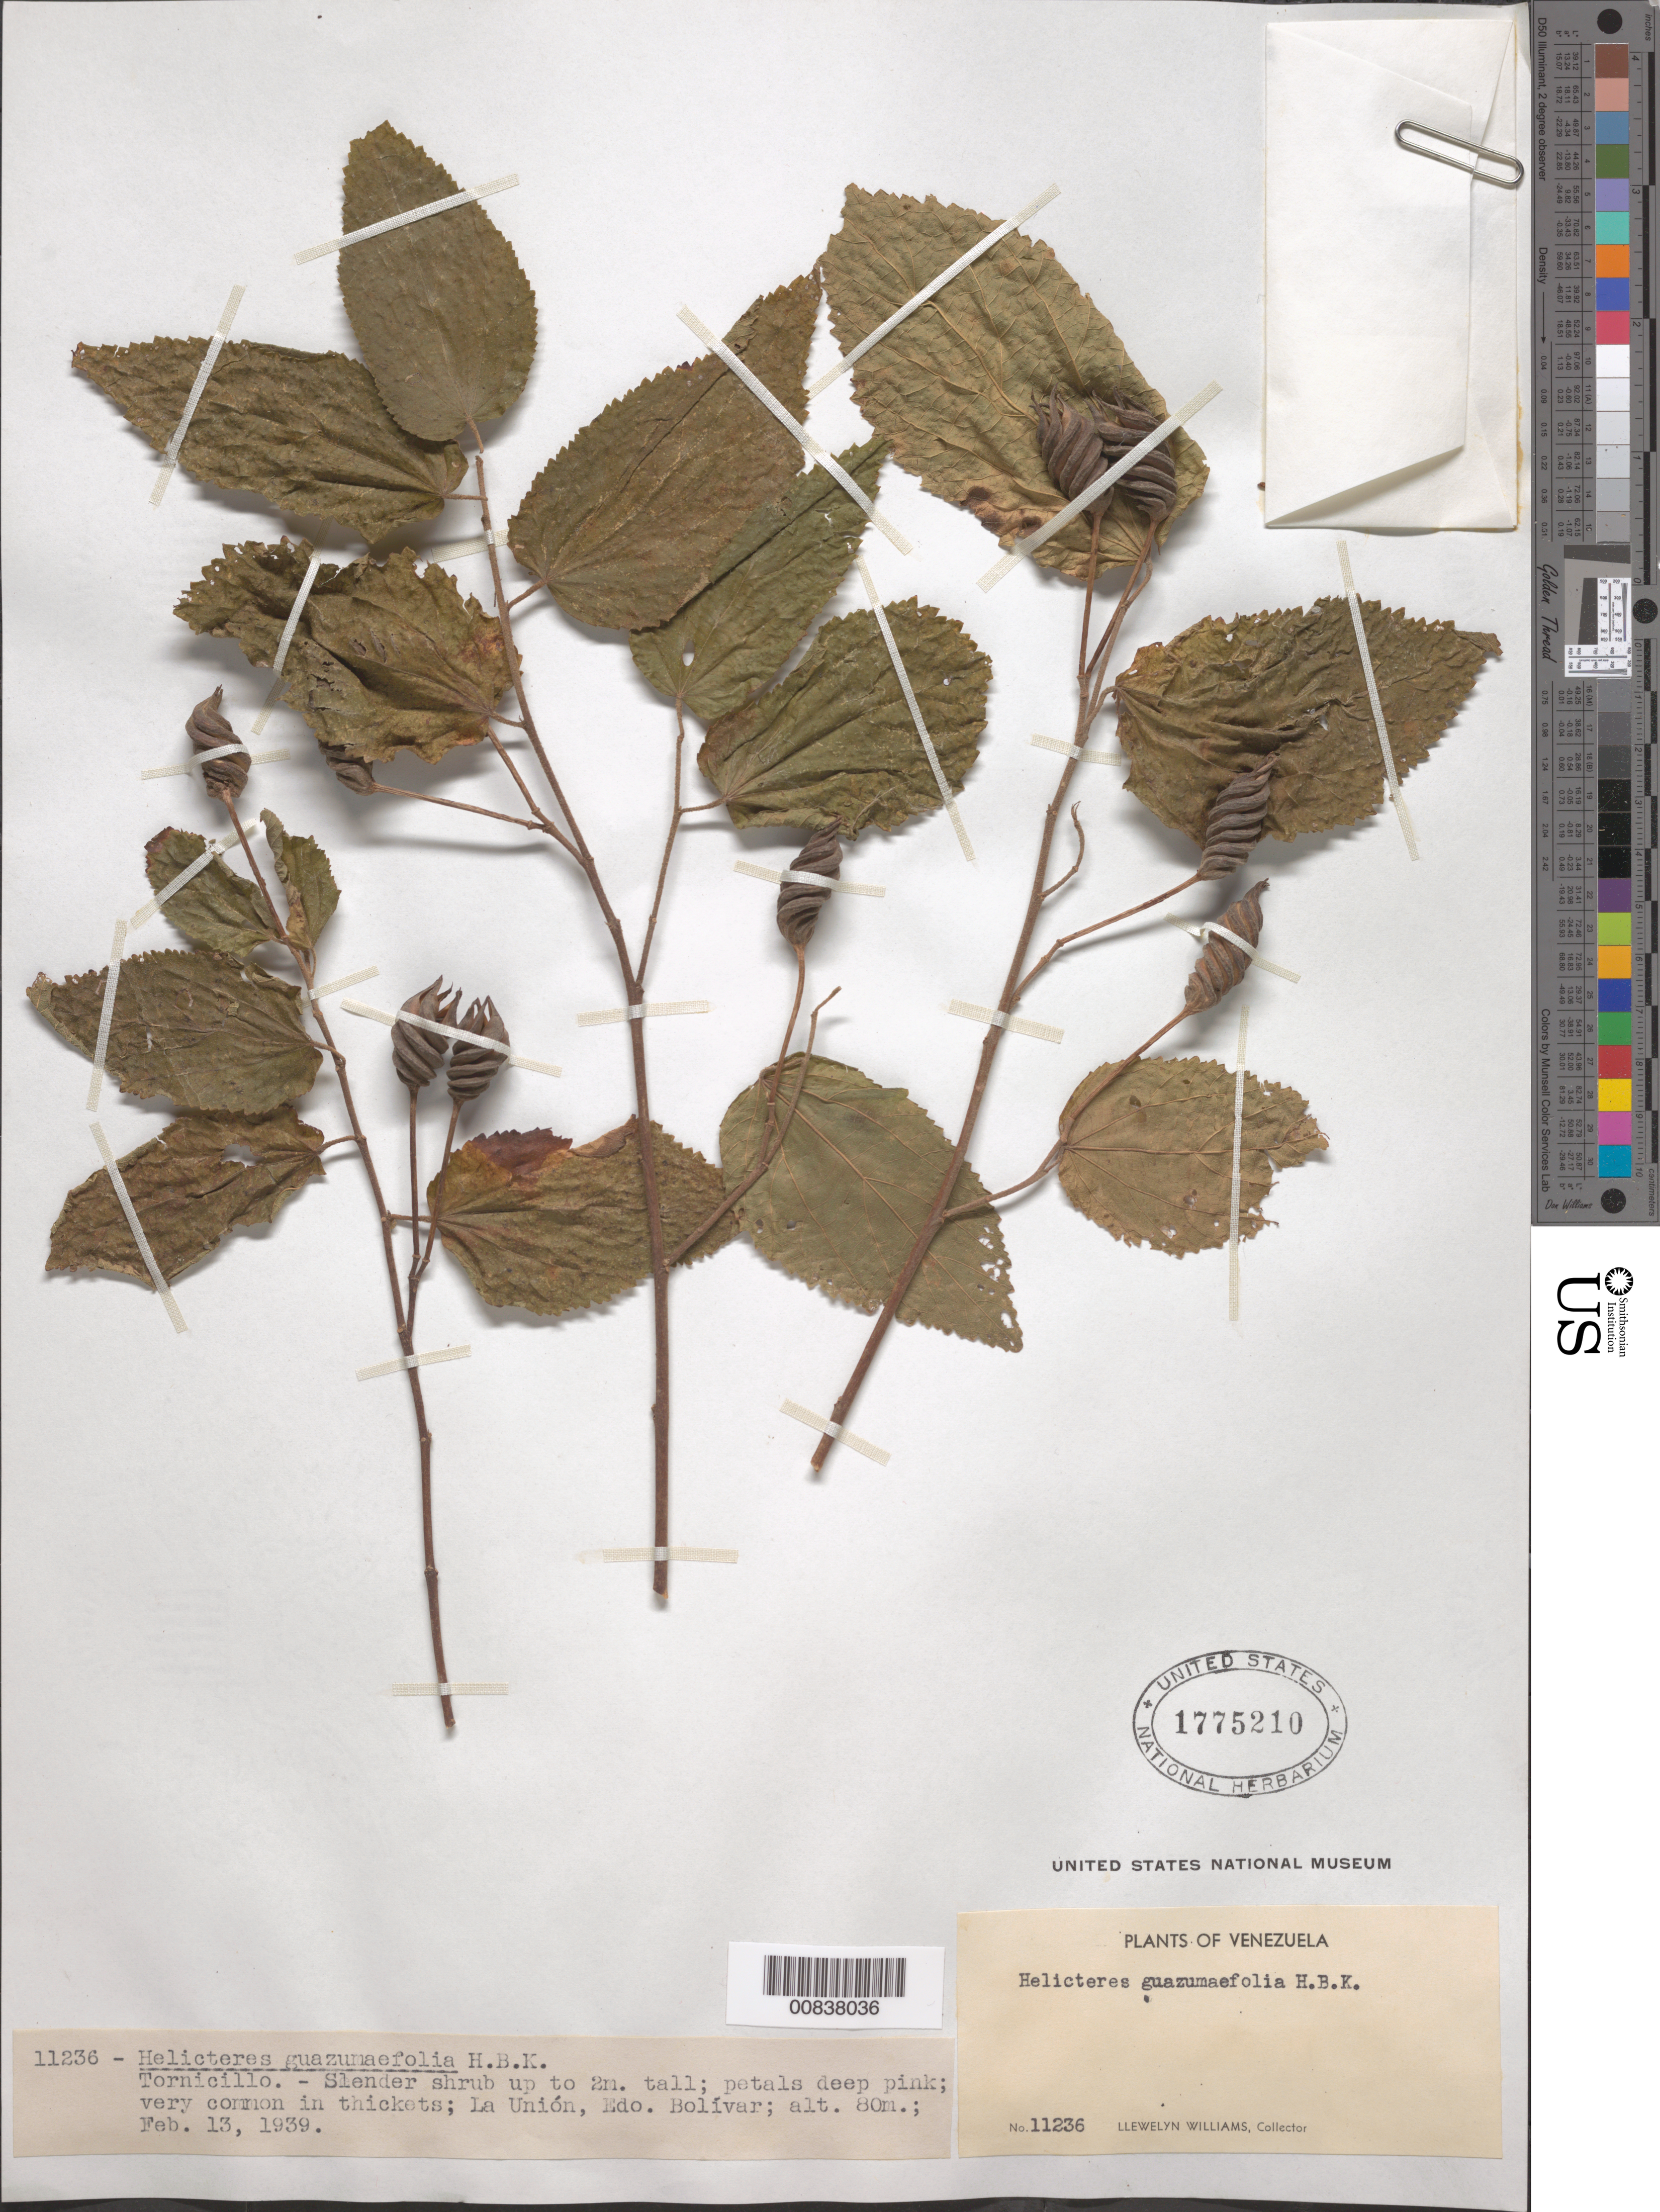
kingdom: Plantae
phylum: Tracheophyta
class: Magnoliopsida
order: Malvales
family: Malvaceae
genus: Helicteres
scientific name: Helicteres guazumifolia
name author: Kunth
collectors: Ll. Williams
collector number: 11236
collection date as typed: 13-Feb-39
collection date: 1939-02-13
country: Venezuela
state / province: Bolívar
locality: La Unión, Medio Caura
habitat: Thickets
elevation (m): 80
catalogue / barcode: US 1775210